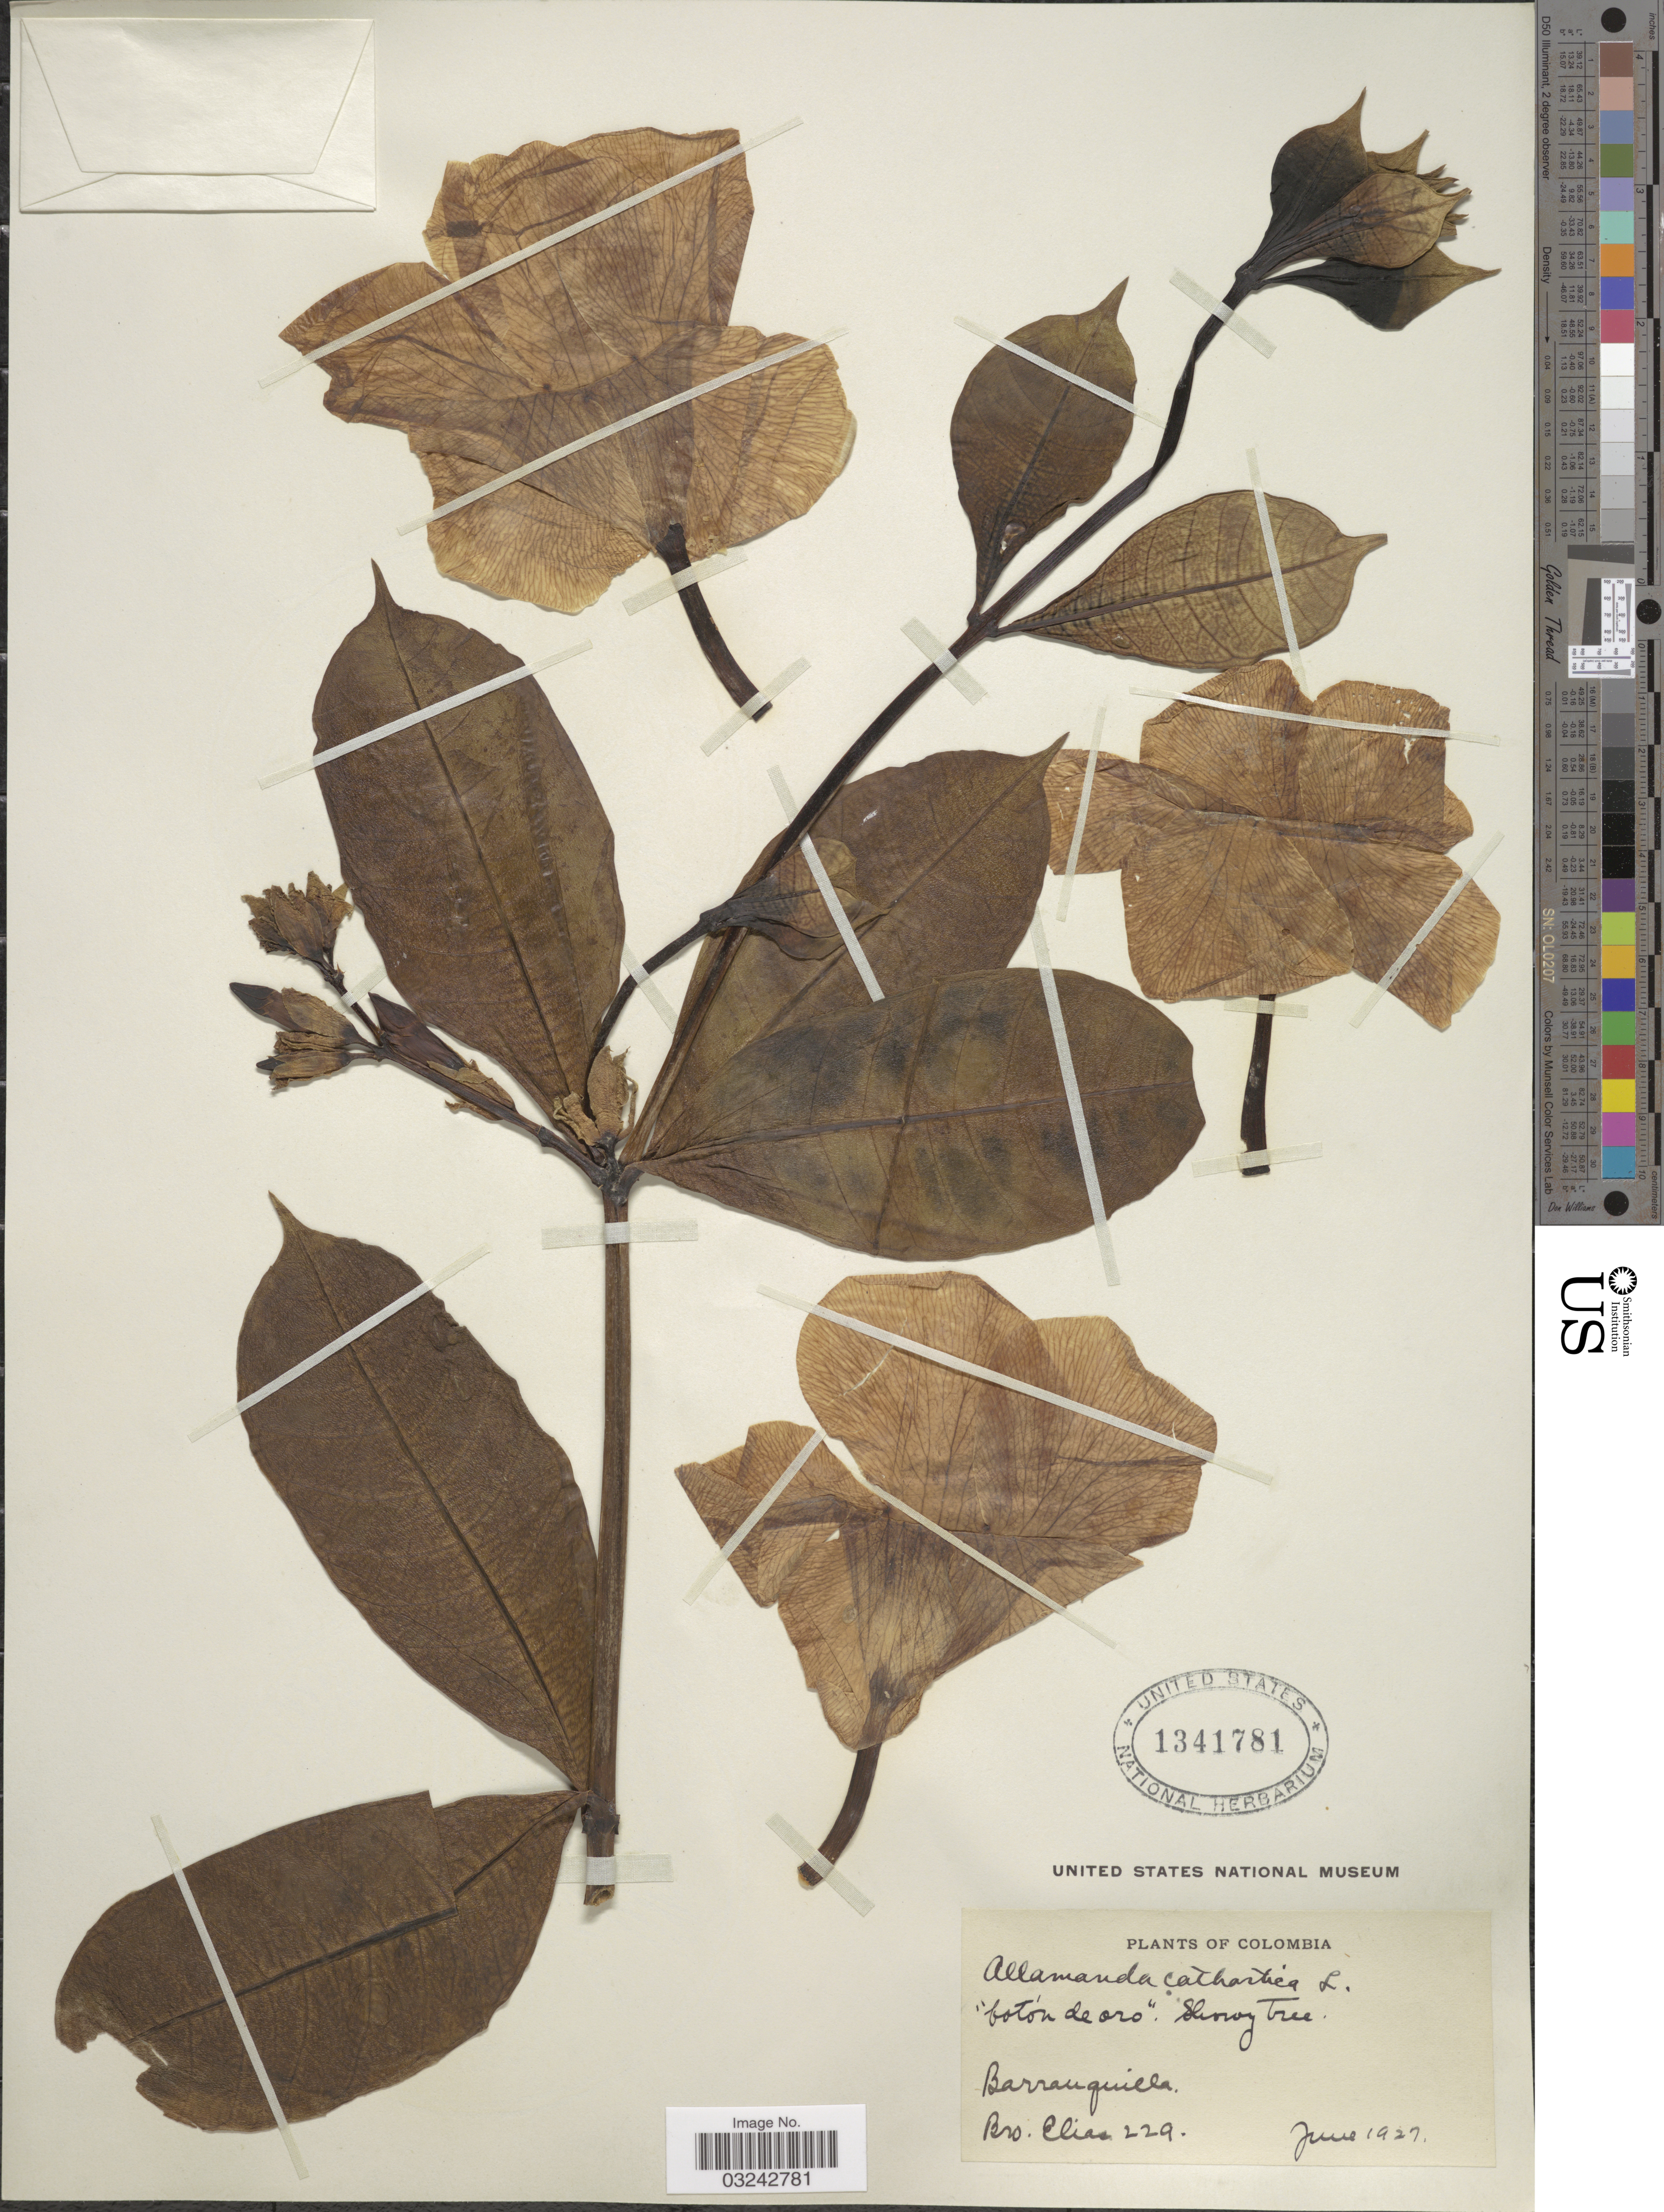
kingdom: Plantae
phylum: Tracheophyta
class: Magnoliopsida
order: Gentianales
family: Apocynaceae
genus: Allamanda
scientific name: Allamanda cathartica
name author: L.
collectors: Bro. Elias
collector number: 229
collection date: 1927-06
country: Colombia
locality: Barranquilla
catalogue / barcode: US 1341781